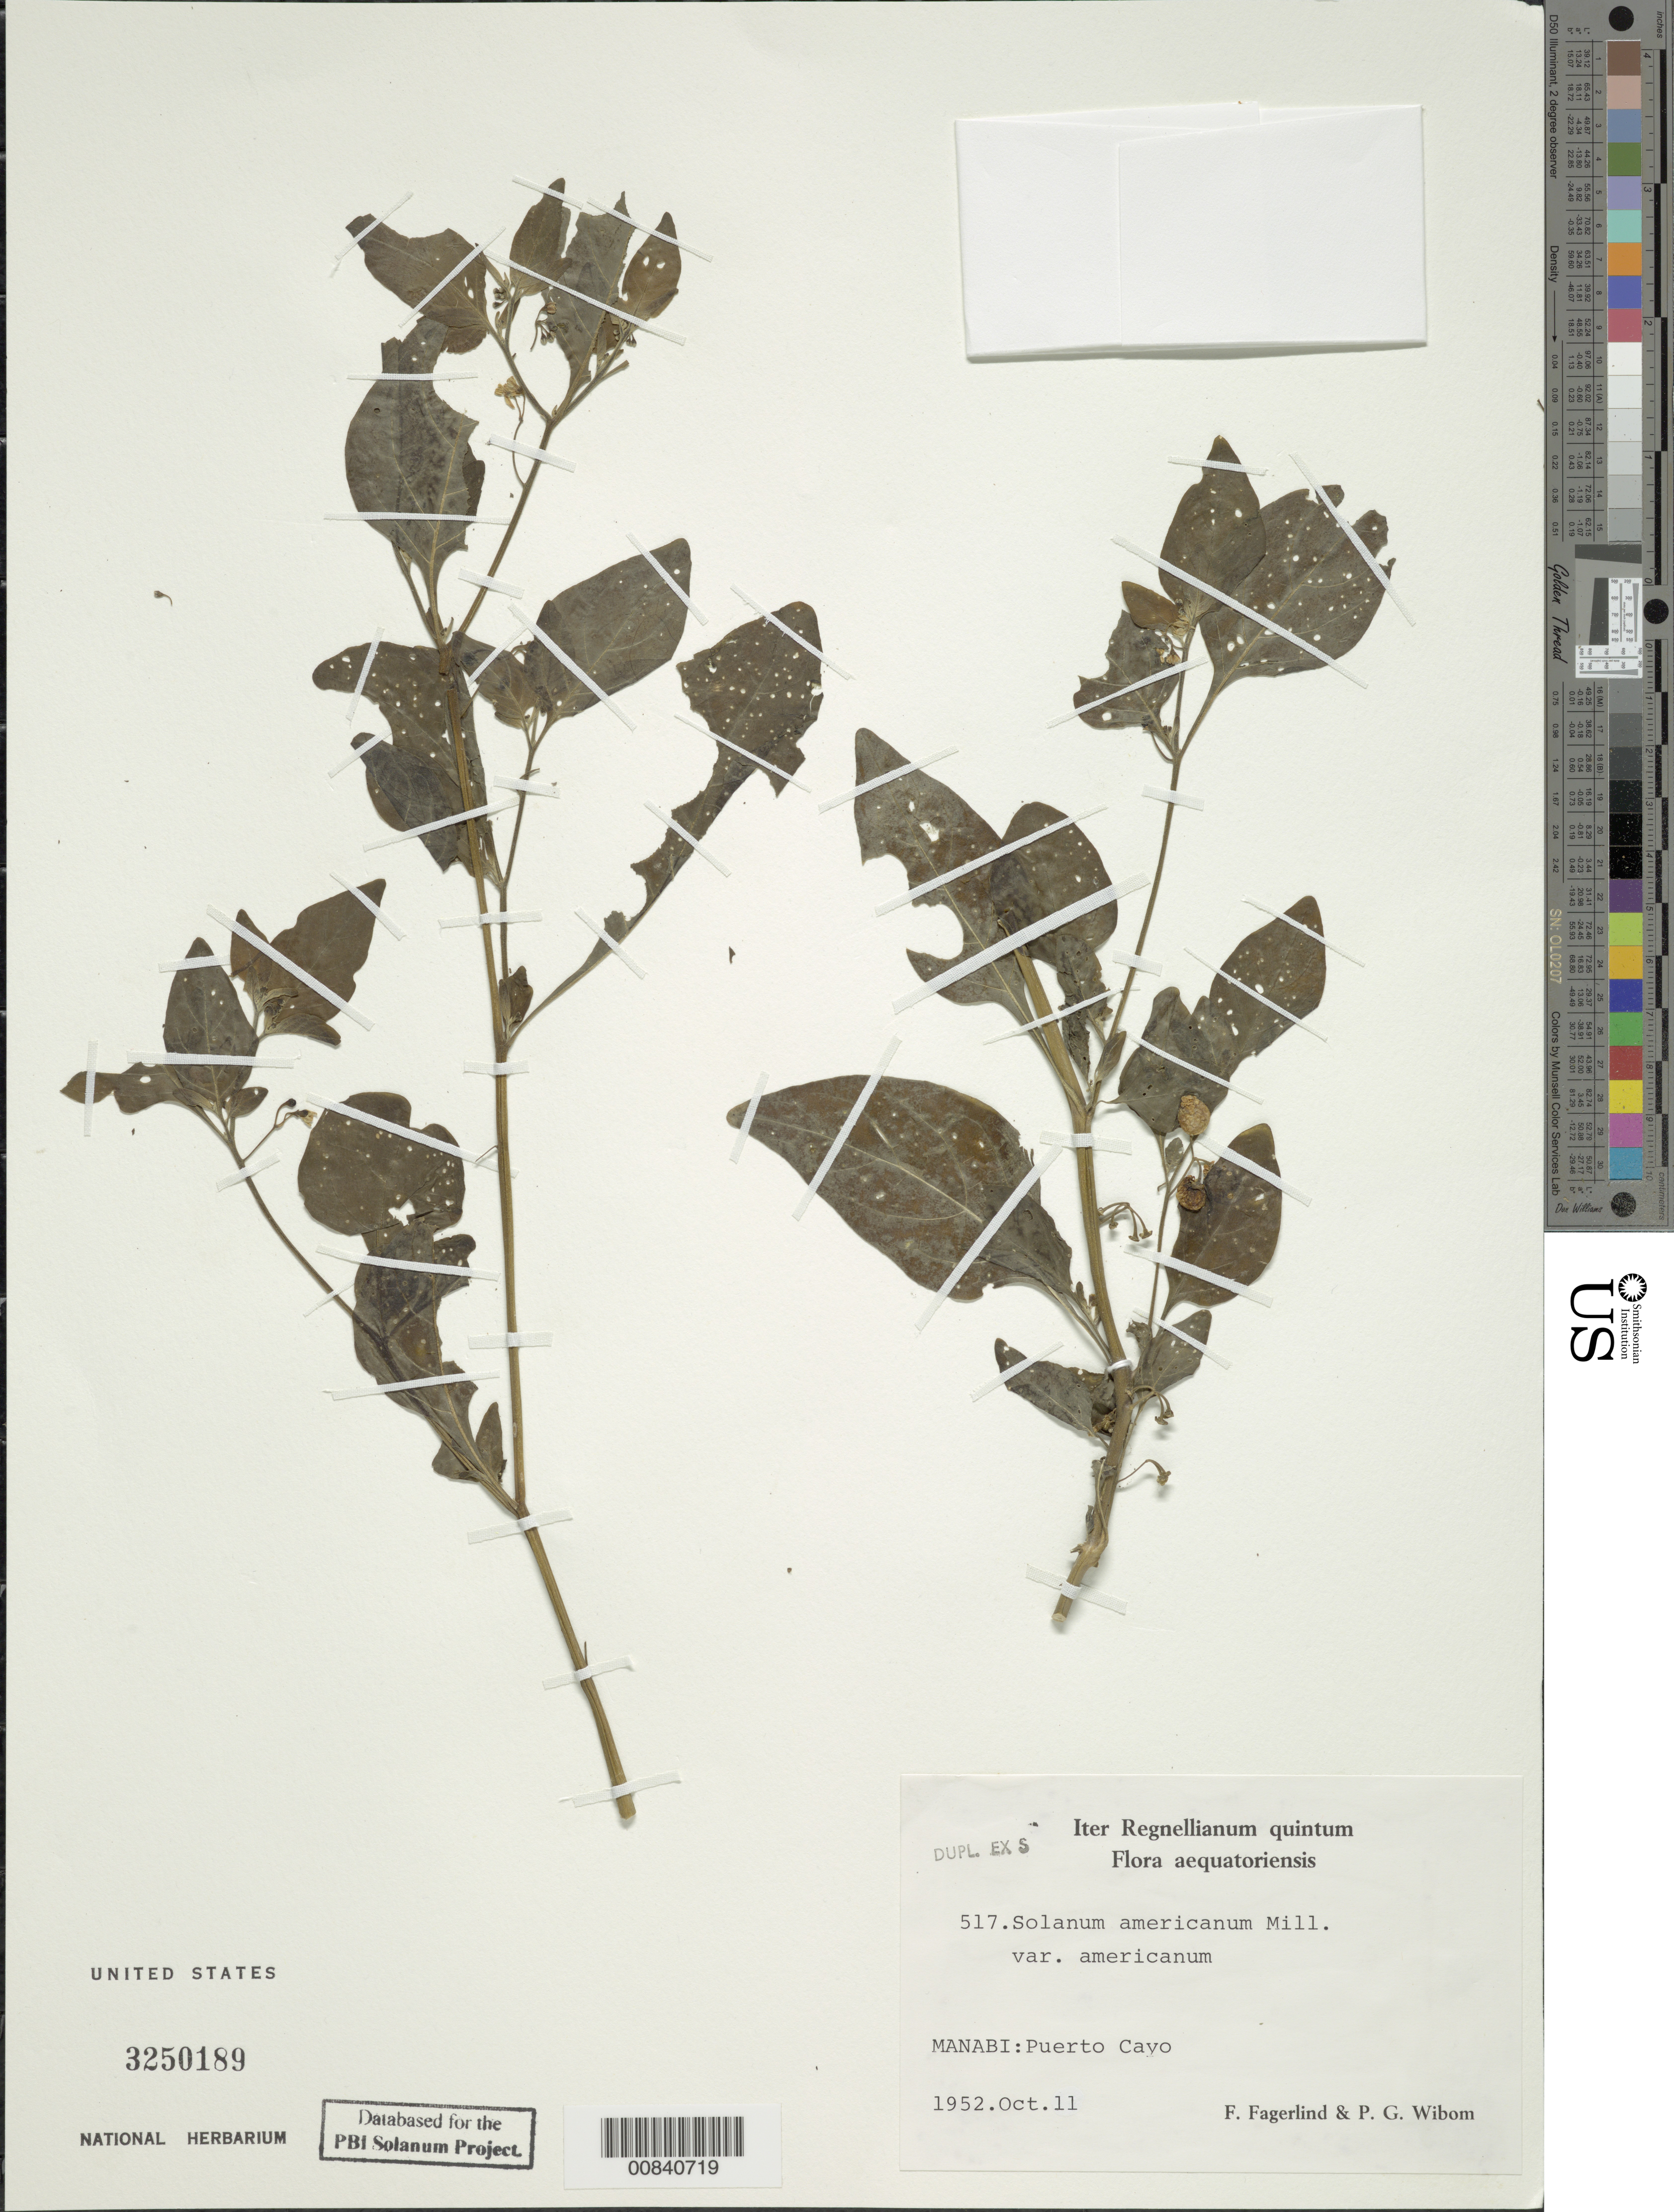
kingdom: Plantae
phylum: Tracheophyta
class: Magnoliopsida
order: Solanales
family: Solanaceae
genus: Solanum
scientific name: Solanum americanum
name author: Mill.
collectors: F. Fagerlind & G. Wibom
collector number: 517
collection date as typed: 11 Oct 1952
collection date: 1952-10-11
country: Ecuador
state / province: Manabi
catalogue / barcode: US 3250189